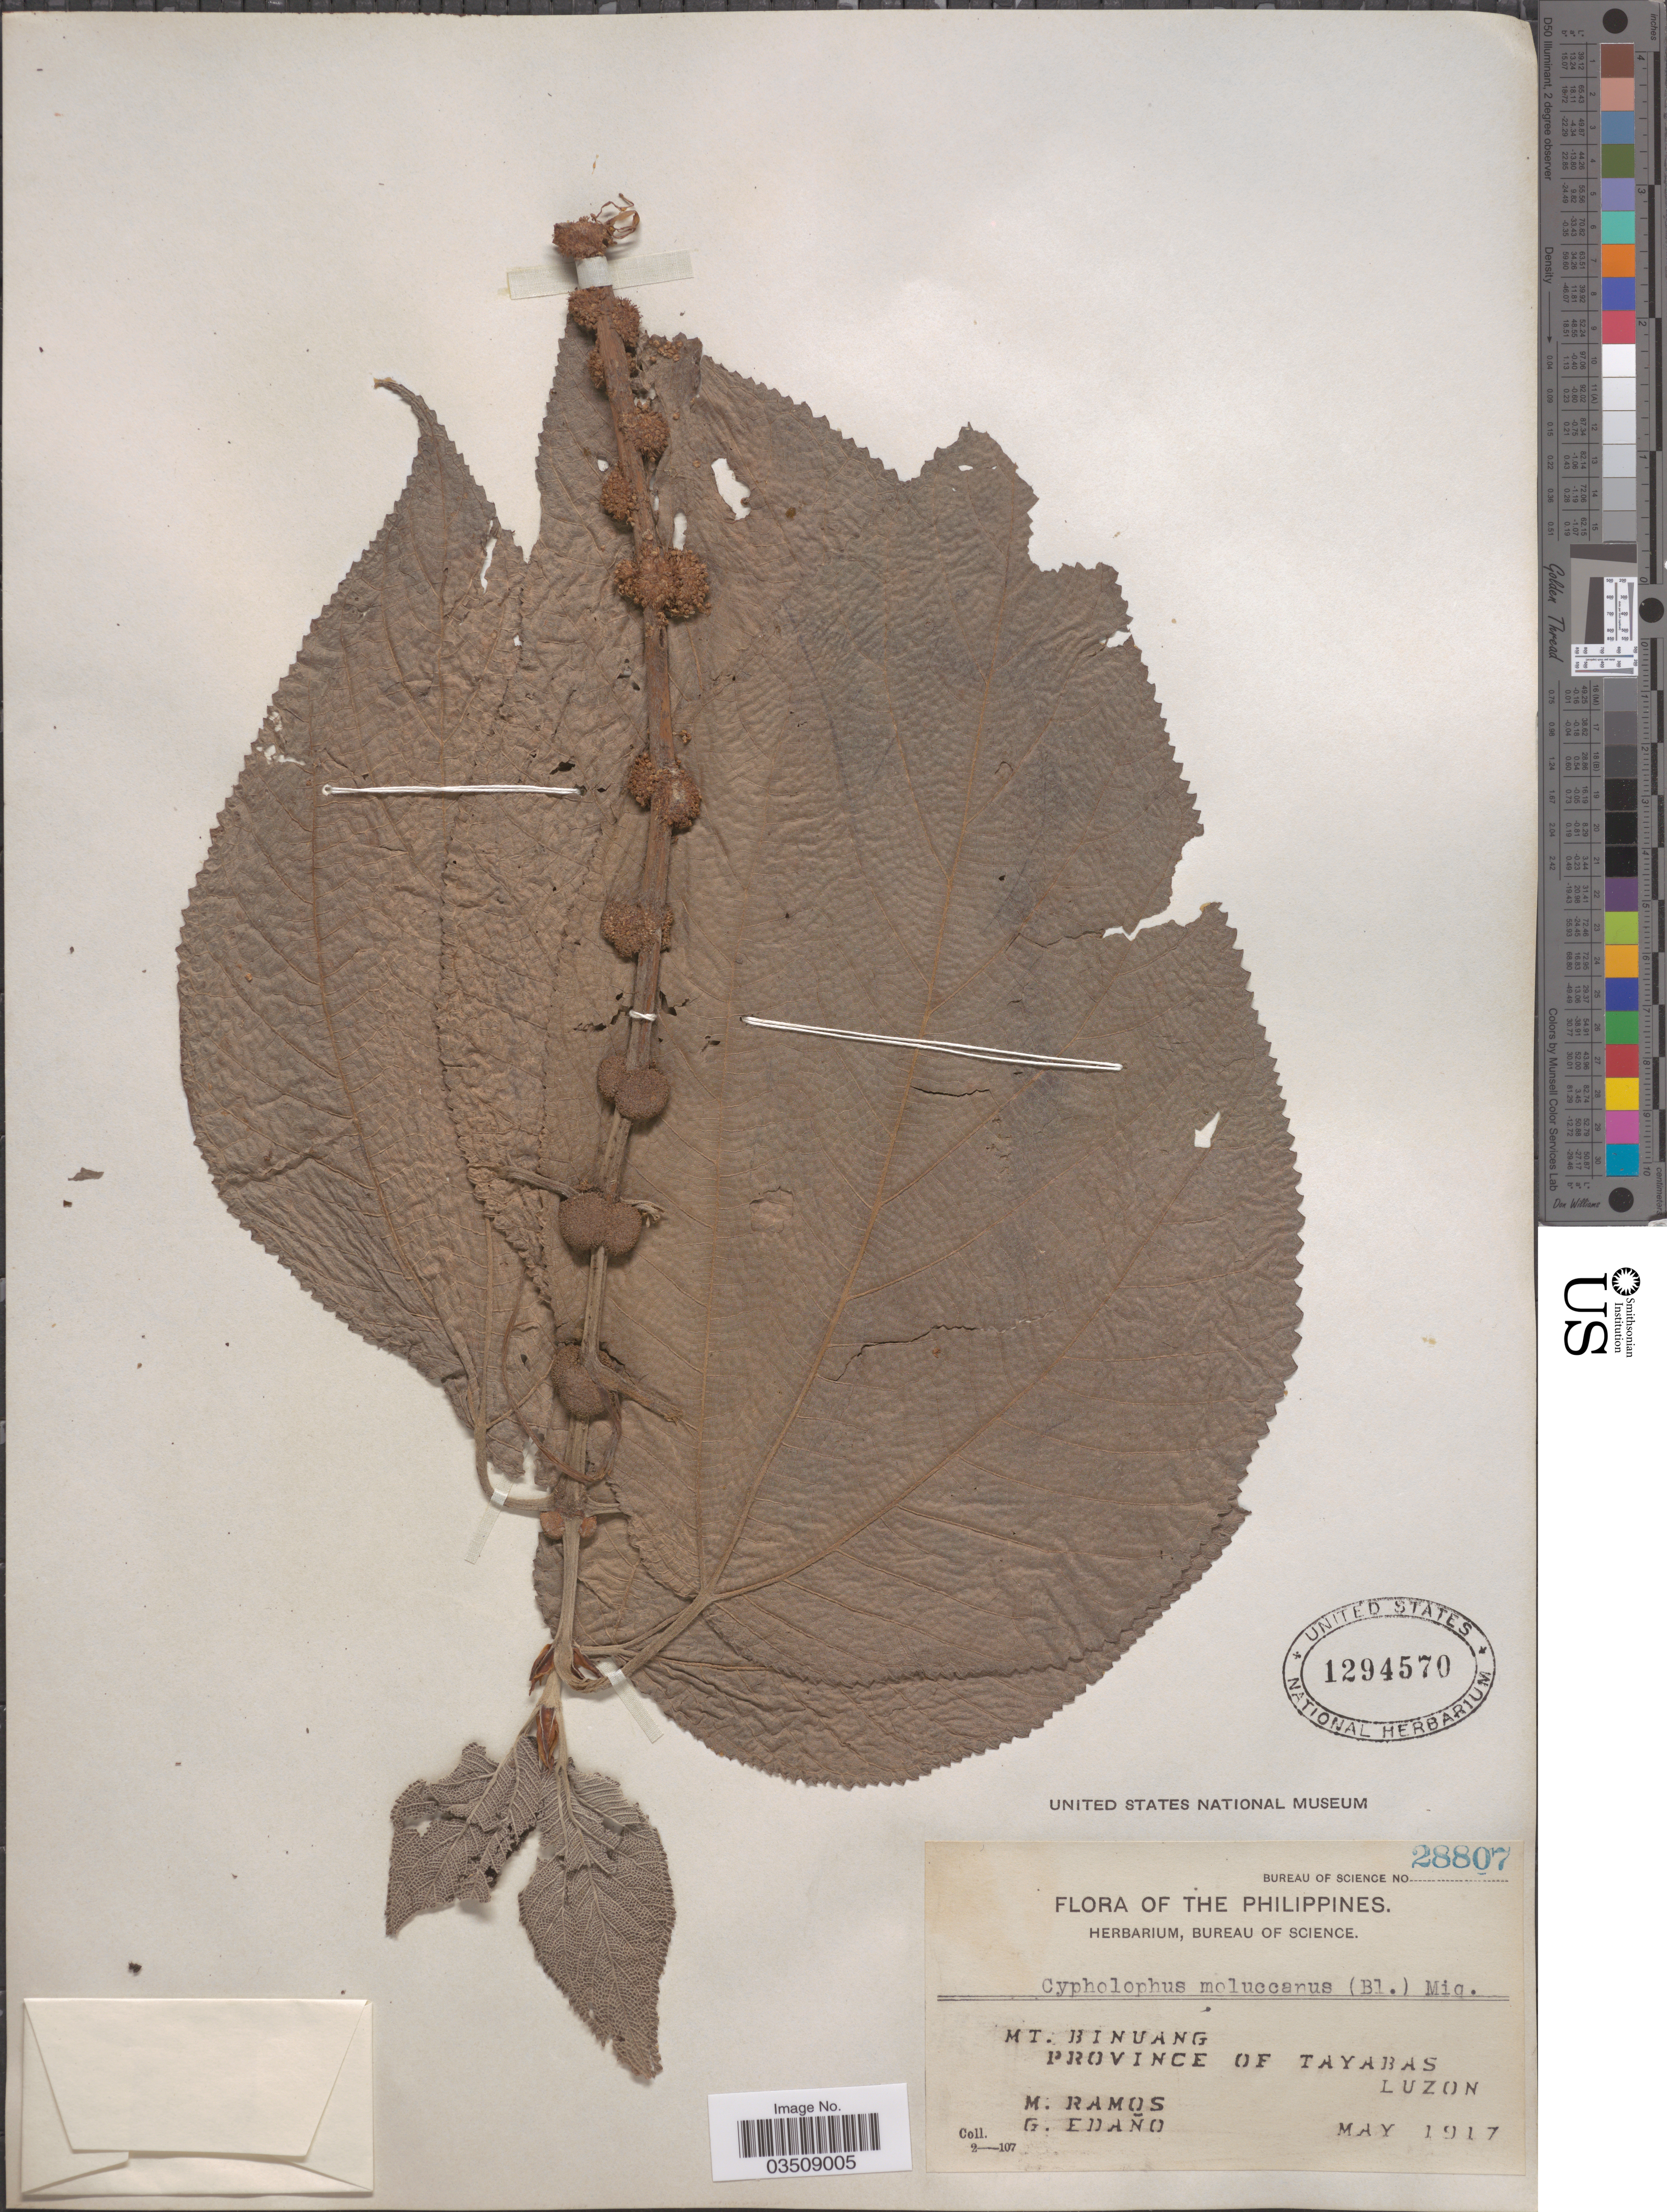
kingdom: Plantae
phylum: Tracheophyta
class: Magnoliopsida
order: Rosales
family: Urticaceae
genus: Cypholophus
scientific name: Cypholophus moluccanus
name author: (Blume) Miq.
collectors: M. Ramos & G. Edaño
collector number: Bureau of Science 28807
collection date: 1917-05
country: Philippines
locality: Mt. Binuang, Province of Tayabas, Luzon.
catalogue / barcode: US 1294570